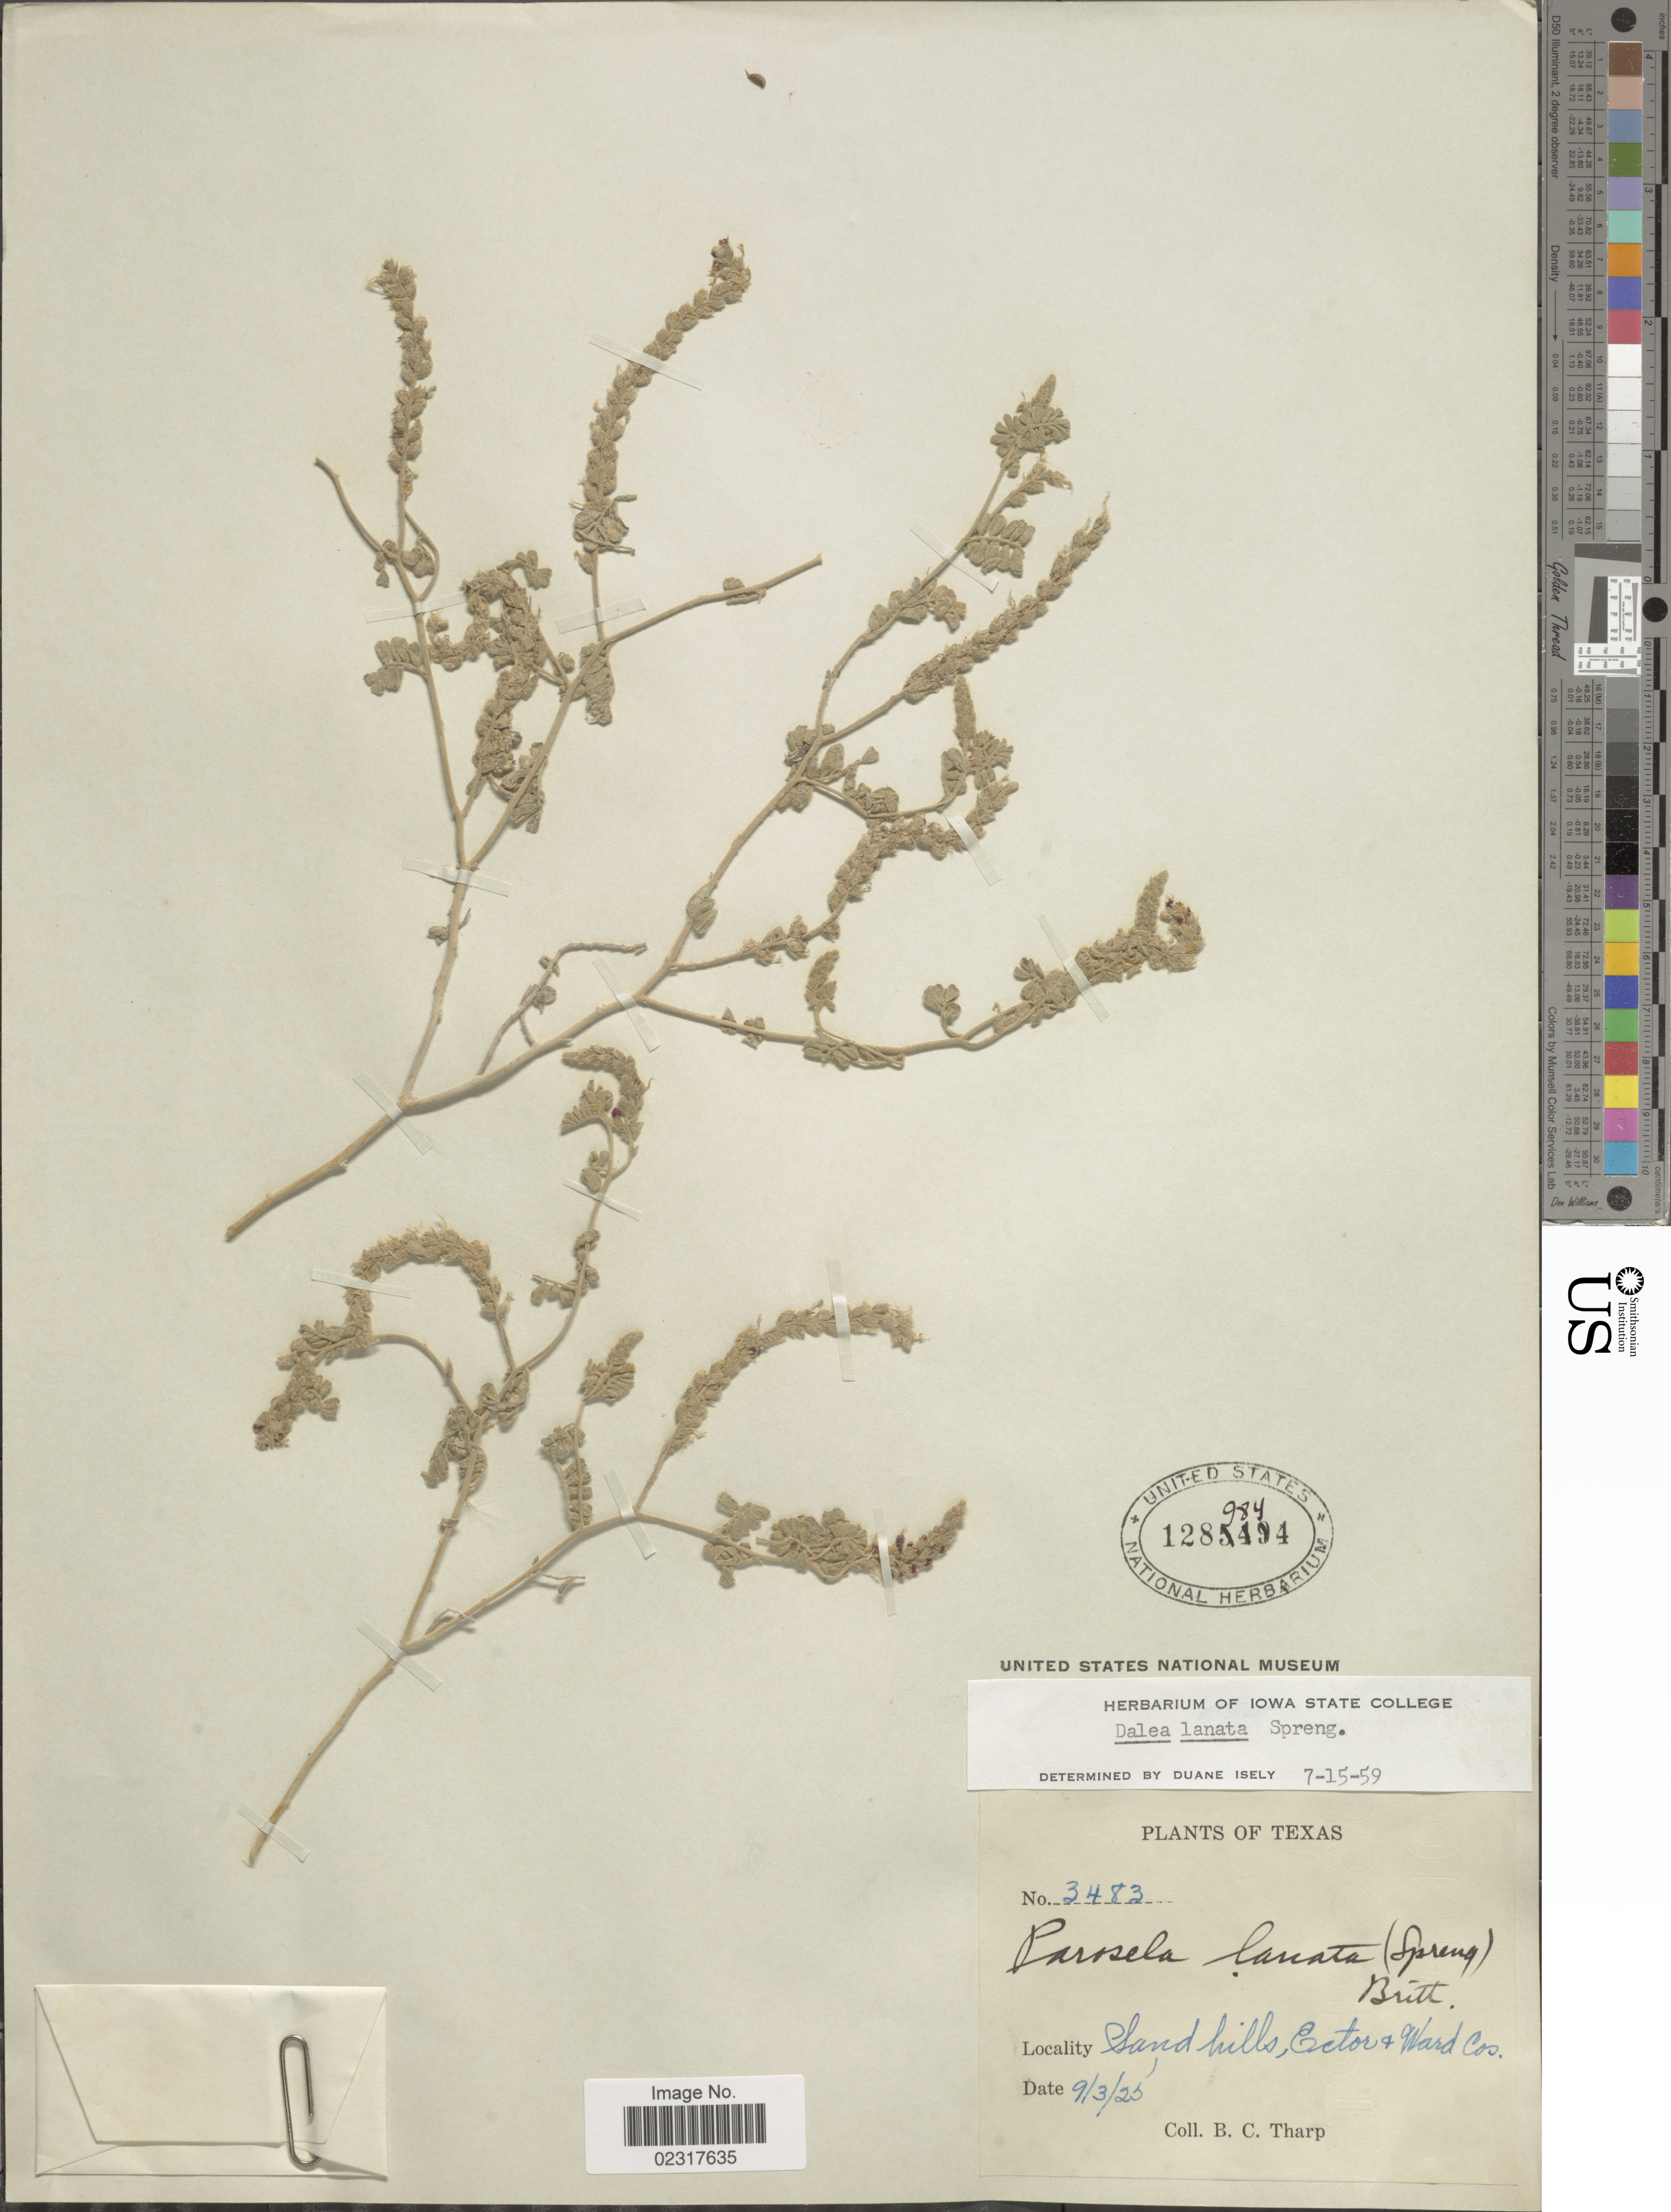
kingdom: Plantae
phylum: Tracheophyta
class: Magnoliopsida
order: Fabales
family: Fabaceae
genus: Dalea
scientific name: Dalea lanata var. lanata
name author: Spreng.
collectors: B. C. Tharp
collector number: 3483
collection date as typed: Transcribed d/m/y: 3/9/25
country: United States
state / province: Texas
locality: Island hills, Ector + Ward Co.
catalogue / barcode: US 1289844